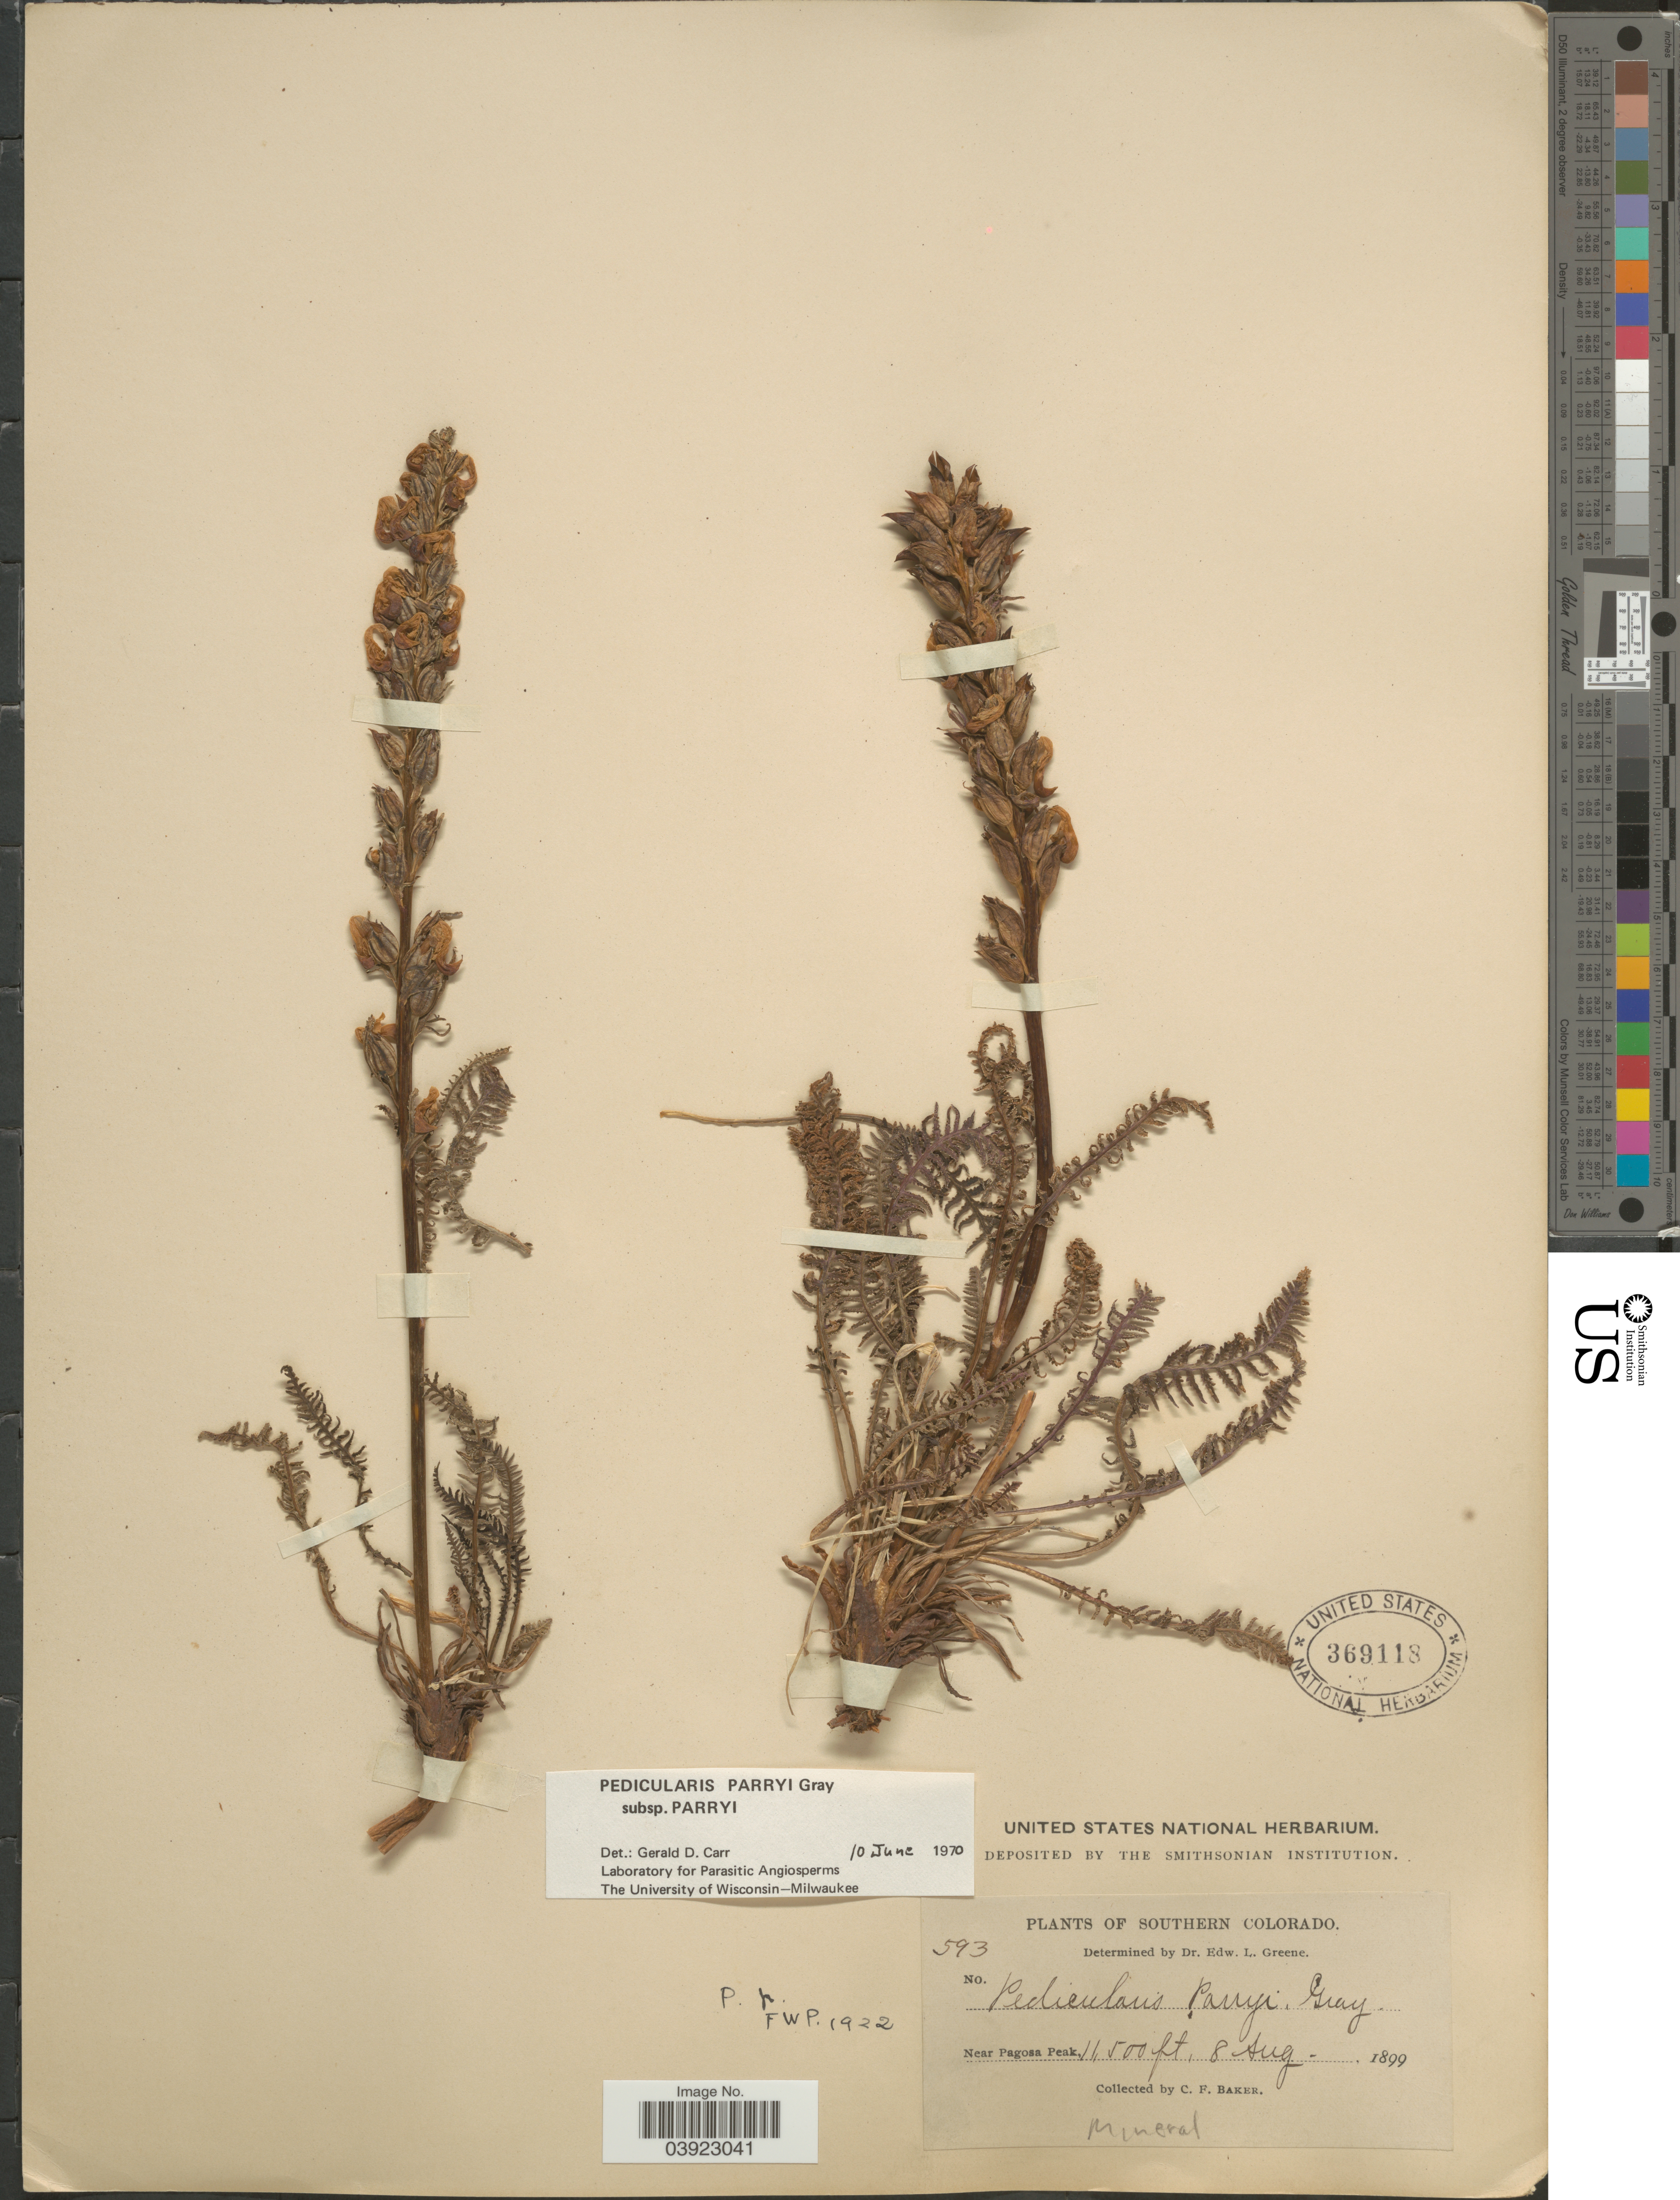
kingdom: Plantae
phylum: Tracheophyta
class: Magnoliopsida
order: Lamiales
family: Orobanchaceae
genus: Pedicularis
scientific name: Pedicularis parryi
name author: A. Gray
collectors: C. F. Baker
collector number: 593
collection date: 1899-08-08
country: United States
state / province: Colorado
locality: Southern Colorado. Near Pagosa Peak.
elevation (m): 3505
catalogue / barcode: US 369118